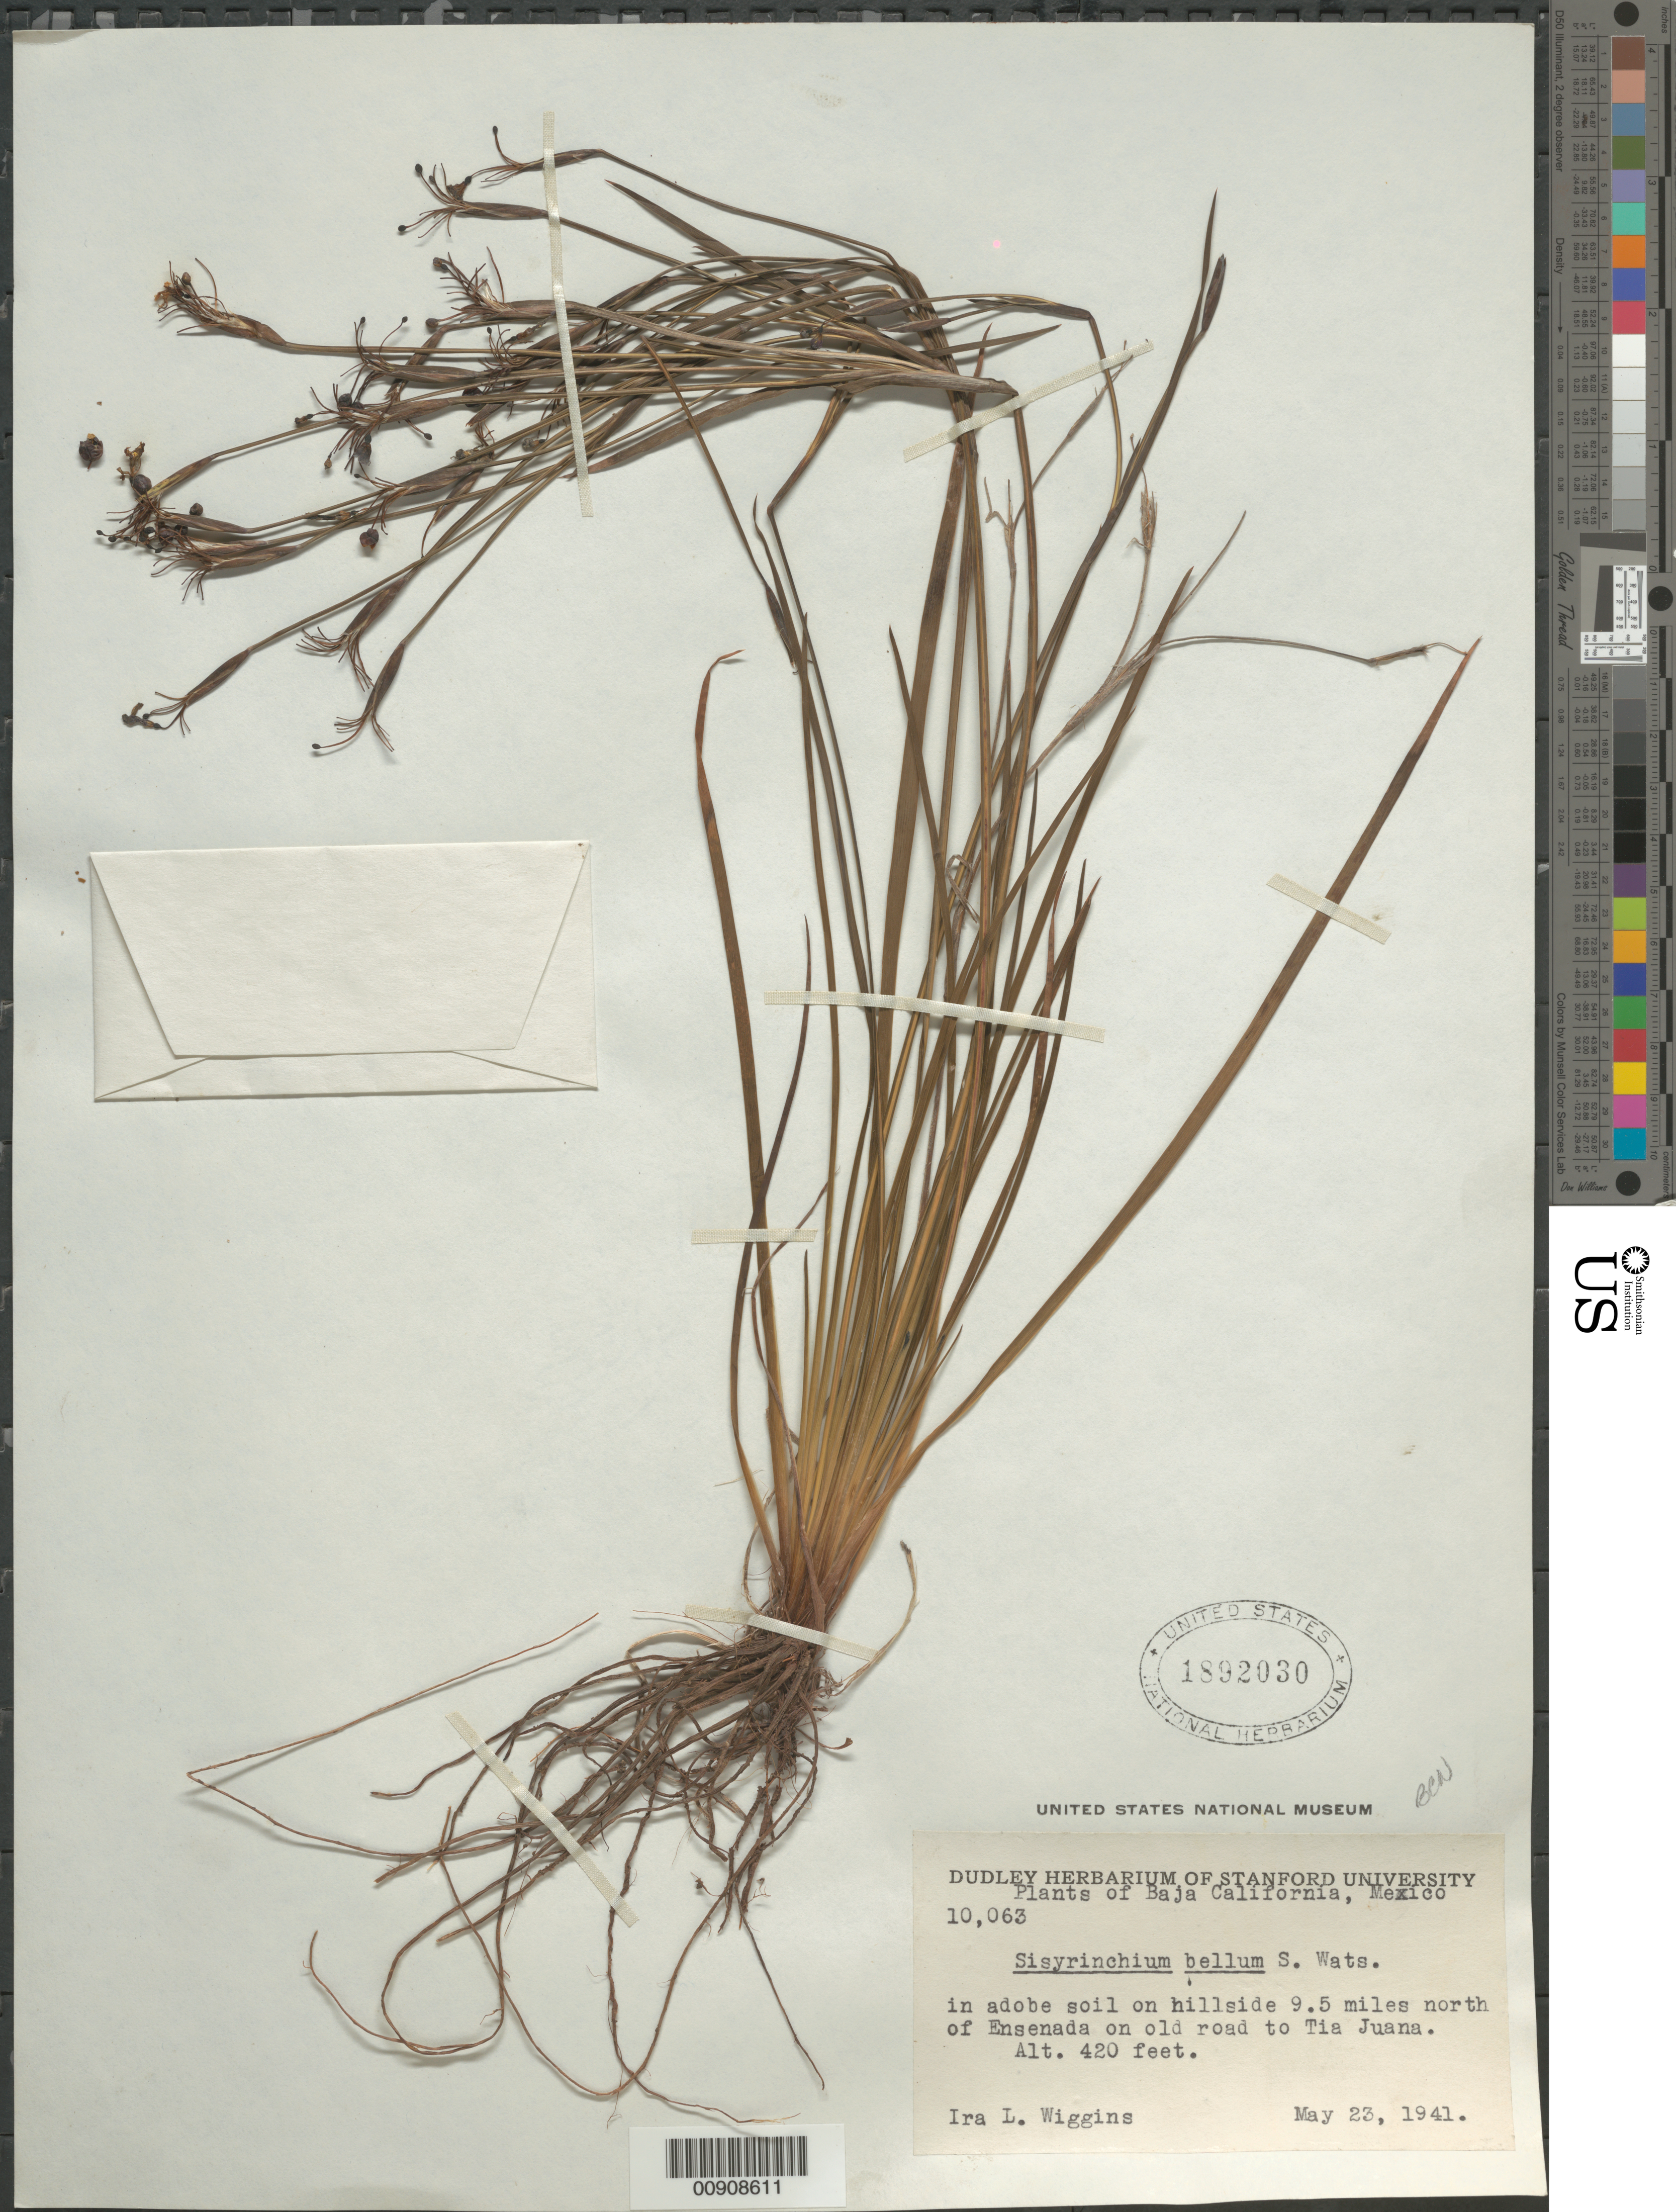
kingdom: Plantae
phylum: Tracheophyta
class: Liliopsida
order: Asparagales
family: Iridaceae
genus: Sisyrinchium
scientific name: Sisyrinchium bellum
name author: S. Watson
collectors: I. L. Wiggins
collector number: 10063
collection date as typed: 23 May 1941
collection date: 1941-05-23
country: Mexico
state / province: Baja California Norte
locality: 9.5 miles north of Ensenada on old road to Tia Juana.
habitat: In adobe soil on hillside.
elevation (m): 128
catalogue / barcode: US 1892030